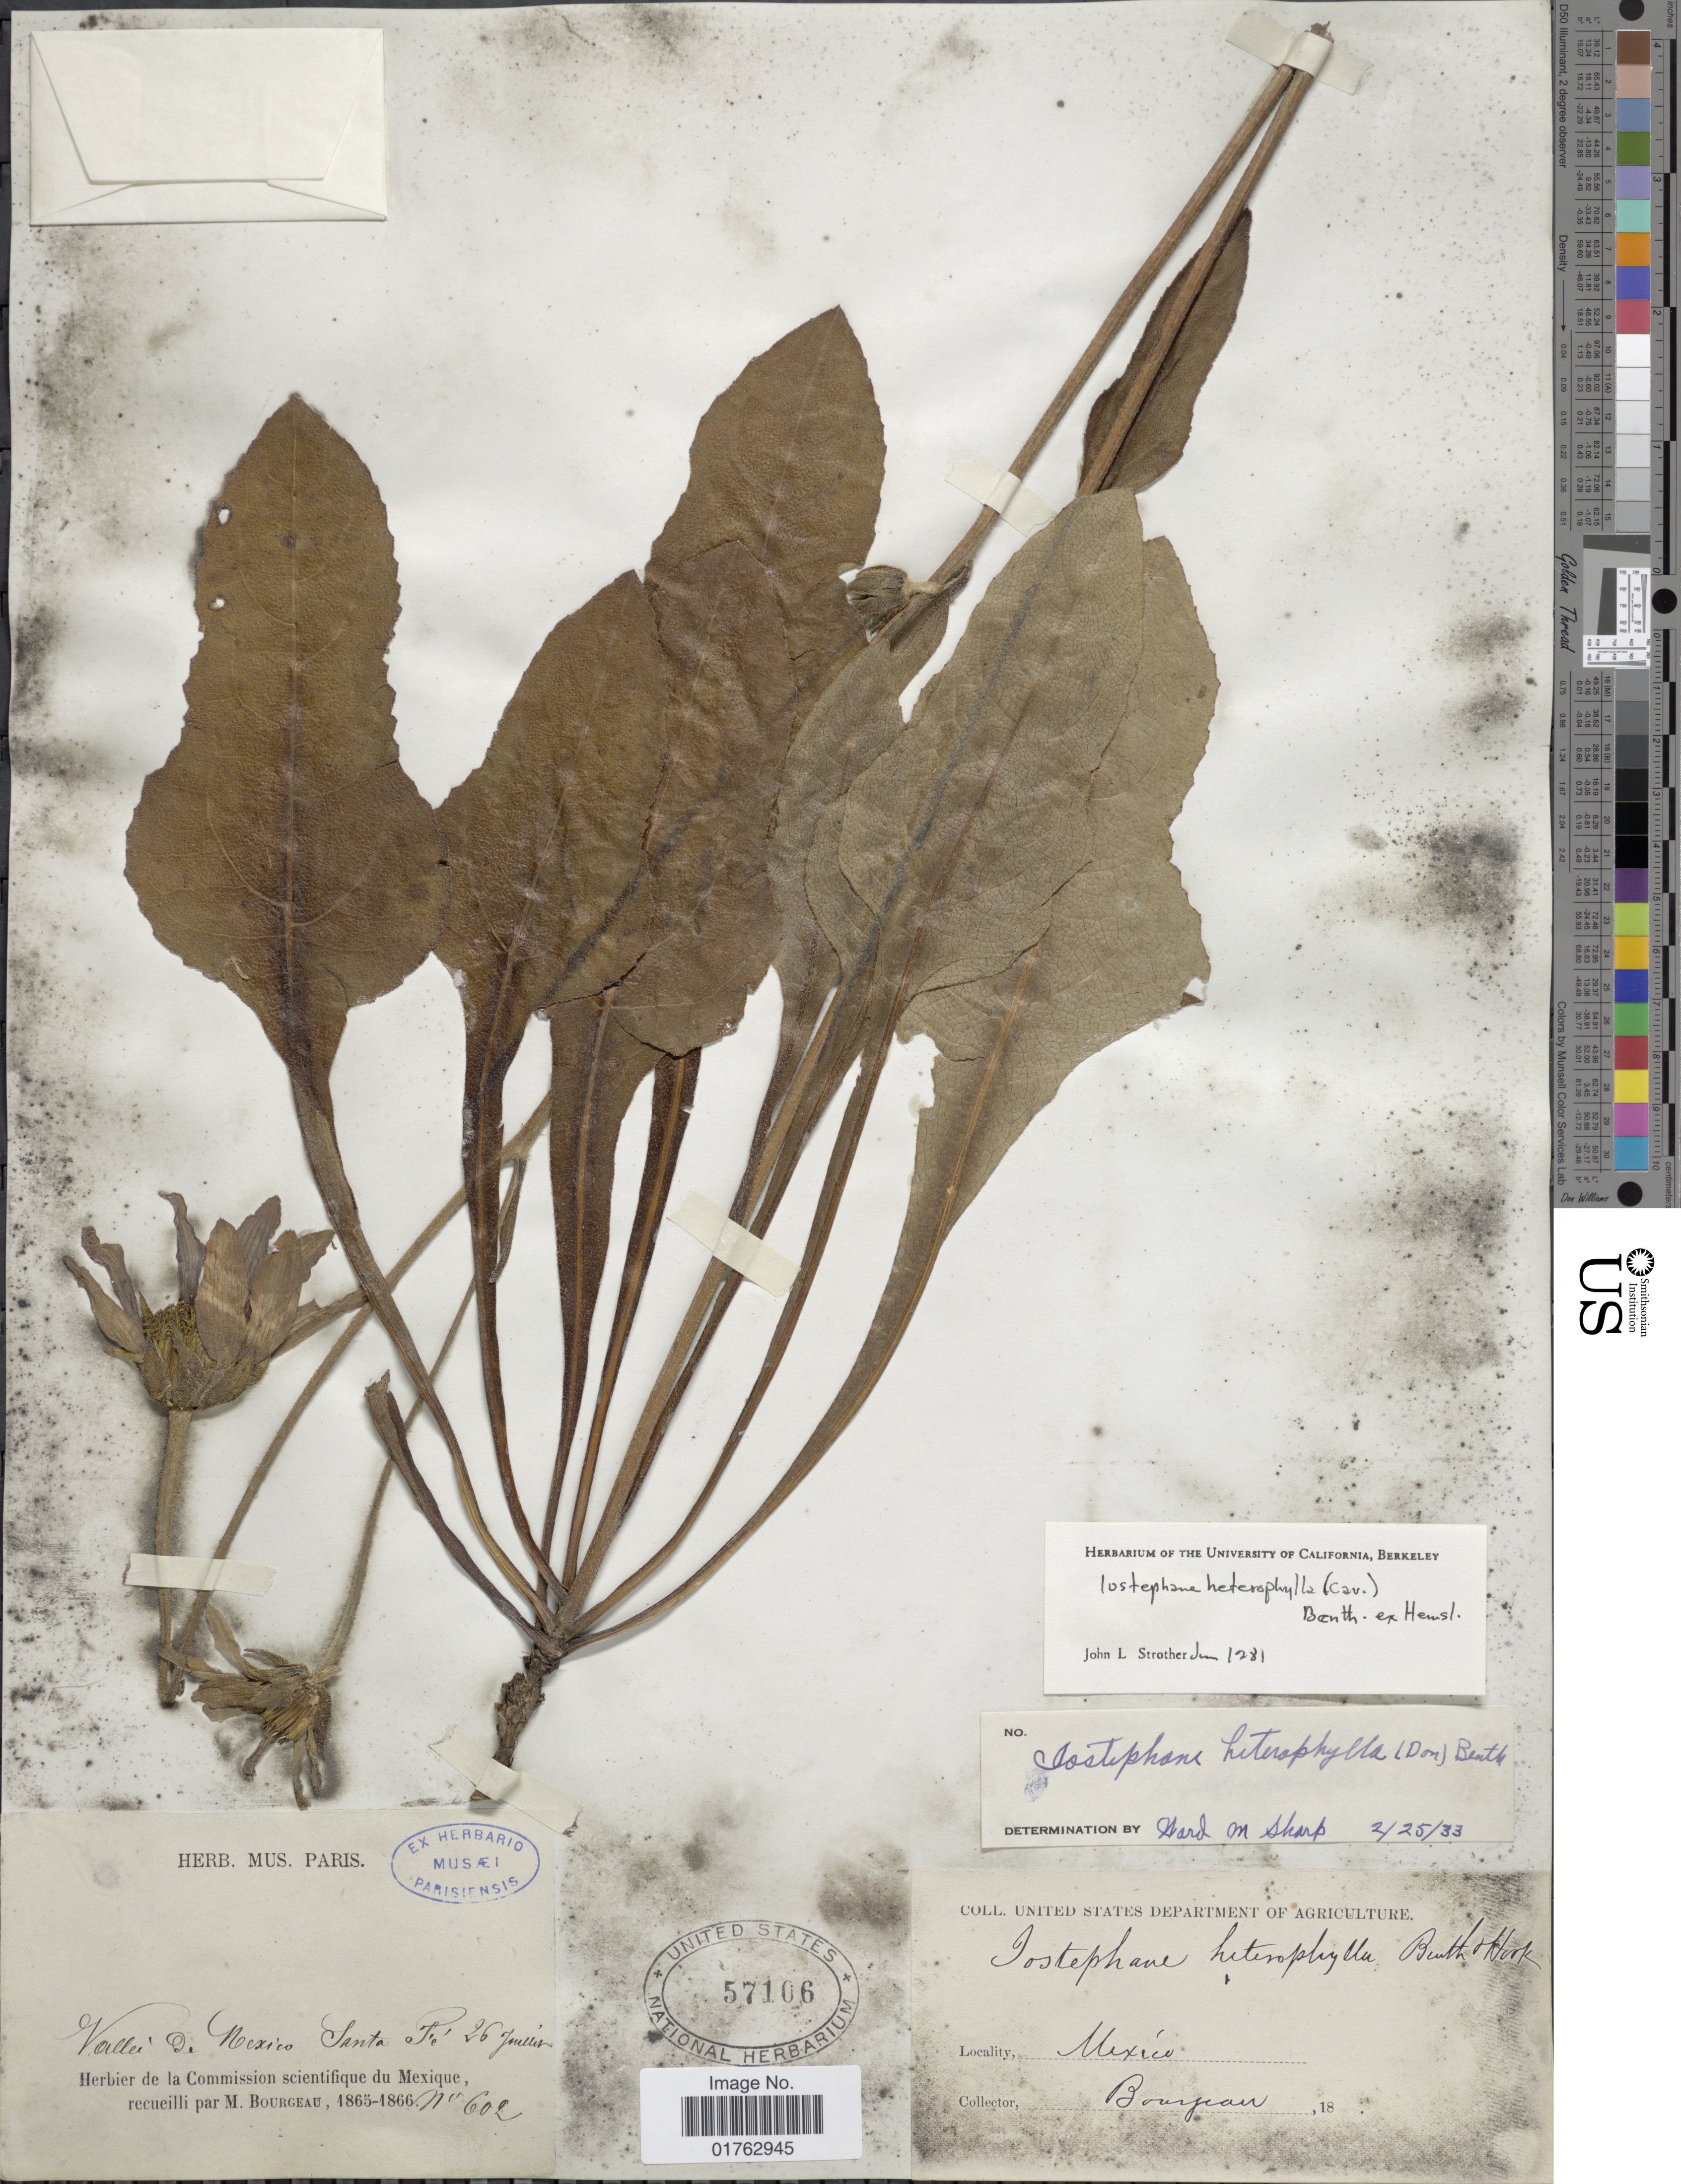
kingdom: Plantae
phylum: Tracheophyta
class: Magnoliopsida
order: Asterales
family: Asteraceae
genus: Iostephane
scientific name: Iostephane heterophylla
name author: (Cav.) Benth. ex Hemsl.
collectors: -. Bourgeau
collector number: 602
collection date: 1865-07-26/1866-07-16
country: Mexico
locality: Vallei De Meixoc, Santa Fe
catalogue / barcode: US 57106